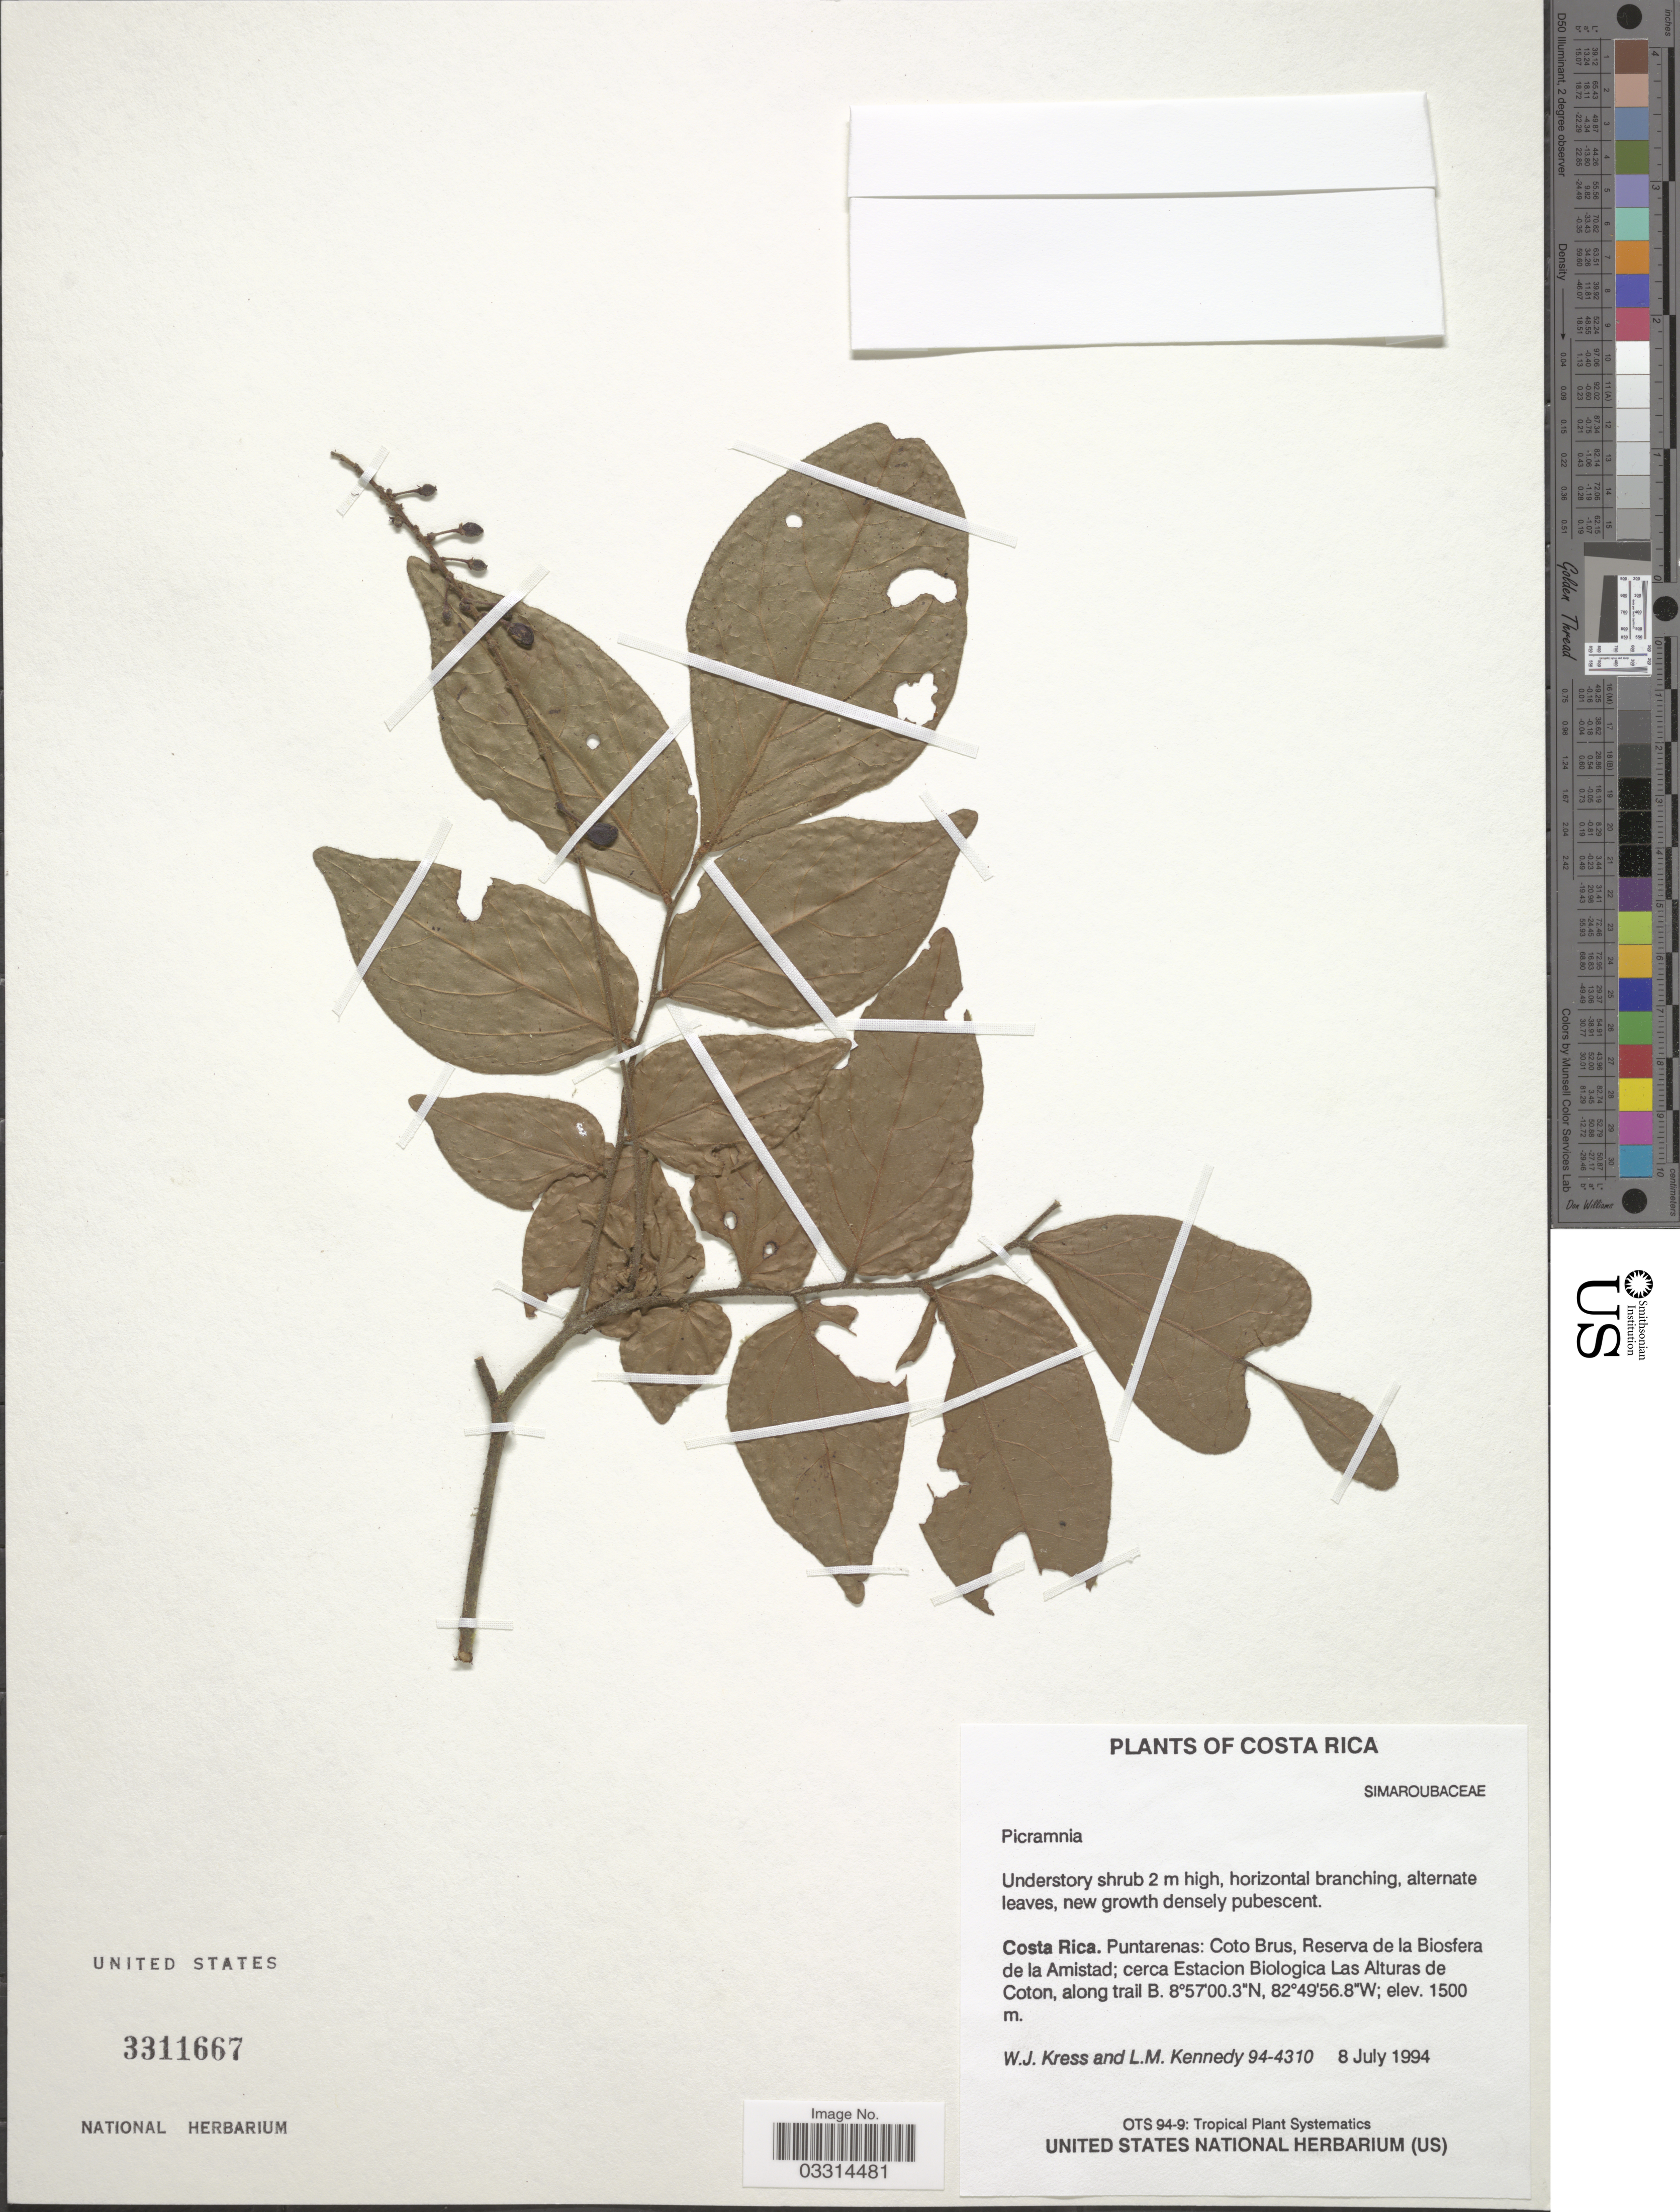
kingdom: Plantae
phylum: Tracheophyta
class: Magnoliopsida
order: Picramniales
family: Picramniaceae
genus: Picramnia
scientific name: Picramnia sp.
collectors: W. J. Kress & L. M. Kennedy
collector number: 94-4310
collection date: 1994-07-08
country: Costa Rica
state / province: Puntarenas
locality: Coto Brus. Reserva de la Biosfera de la Amistad; cerca Estacion Biologica Las Alturas de Coton, along trail B.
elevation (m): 1500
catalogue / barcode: US 3311667